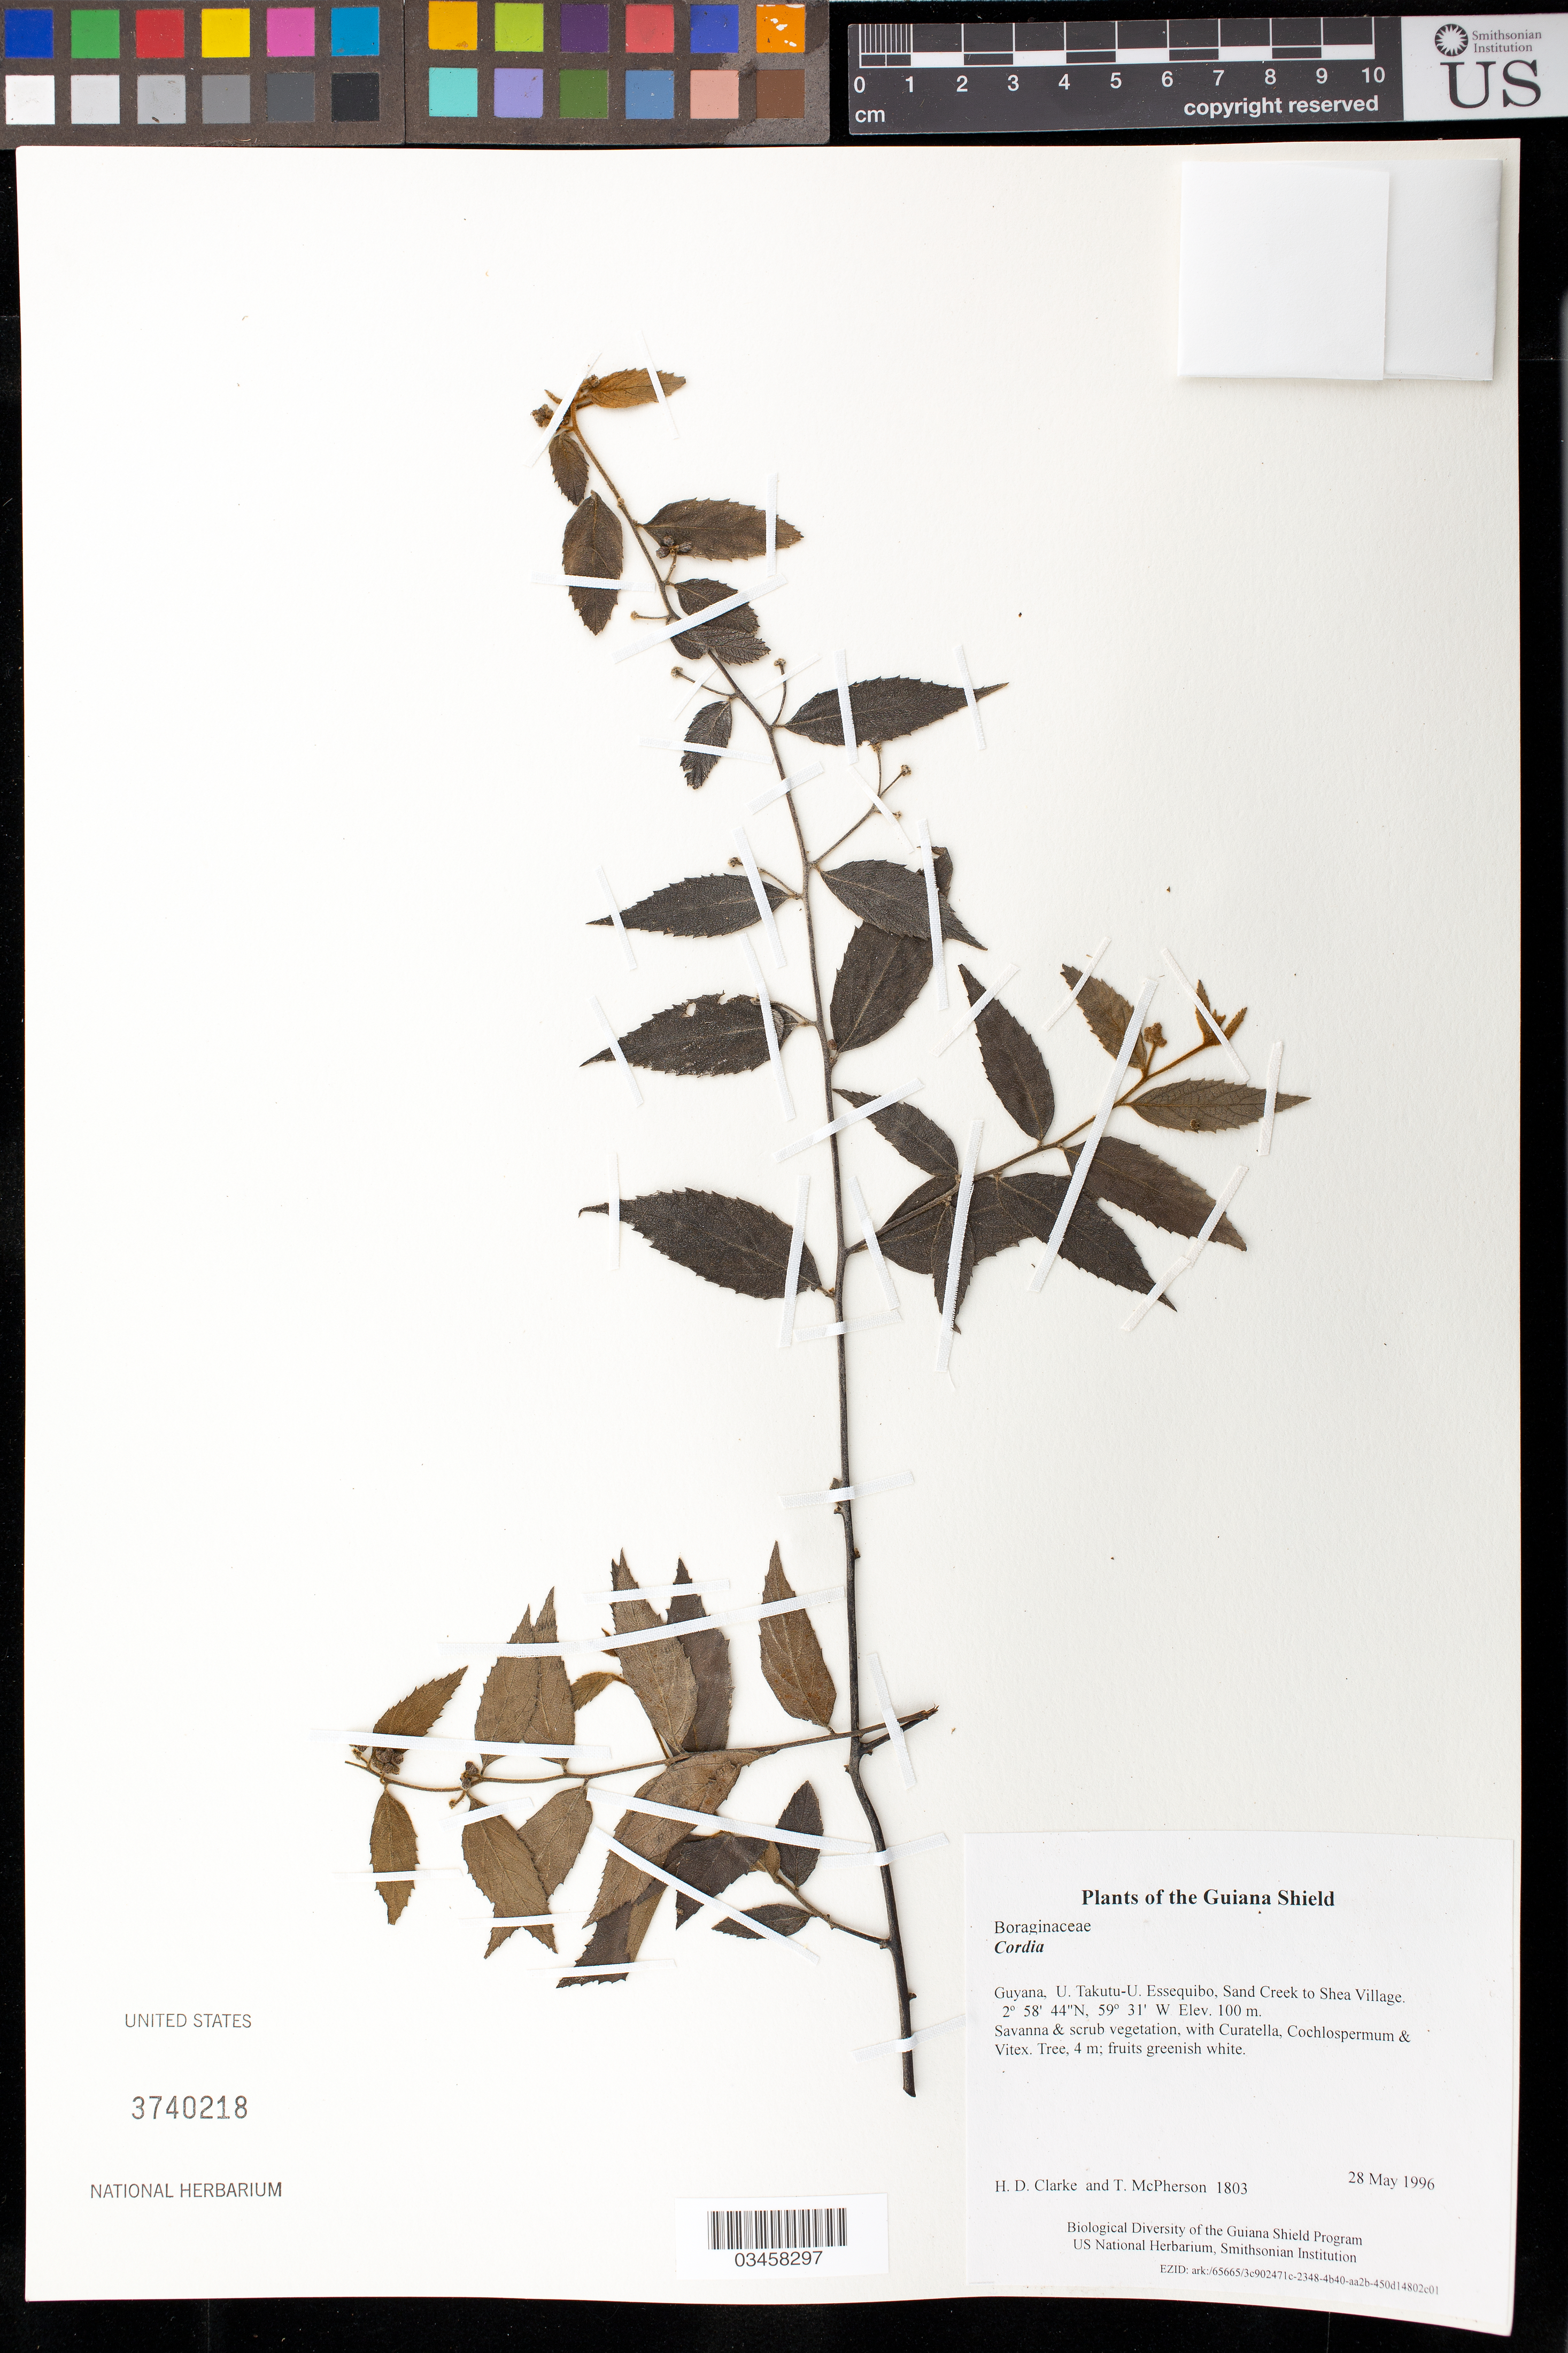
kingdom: Plantae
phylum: Tracheophyta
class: Magnoliopsida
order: Boraginales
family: Cordiaceae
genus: Cordia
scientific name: Cordia sp.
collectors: H. D. Clarke & T. McPherson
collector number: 1803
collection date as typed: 28 May 1996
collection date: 1996-05-28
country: Guyana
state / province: U. Takutu-U. Essequibo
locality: Sand Creek to Shea Village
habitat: Savanna & scrub vegetation, with Curatella, Cochlospermum & Vitex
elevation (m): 100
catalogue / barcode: US 3740218